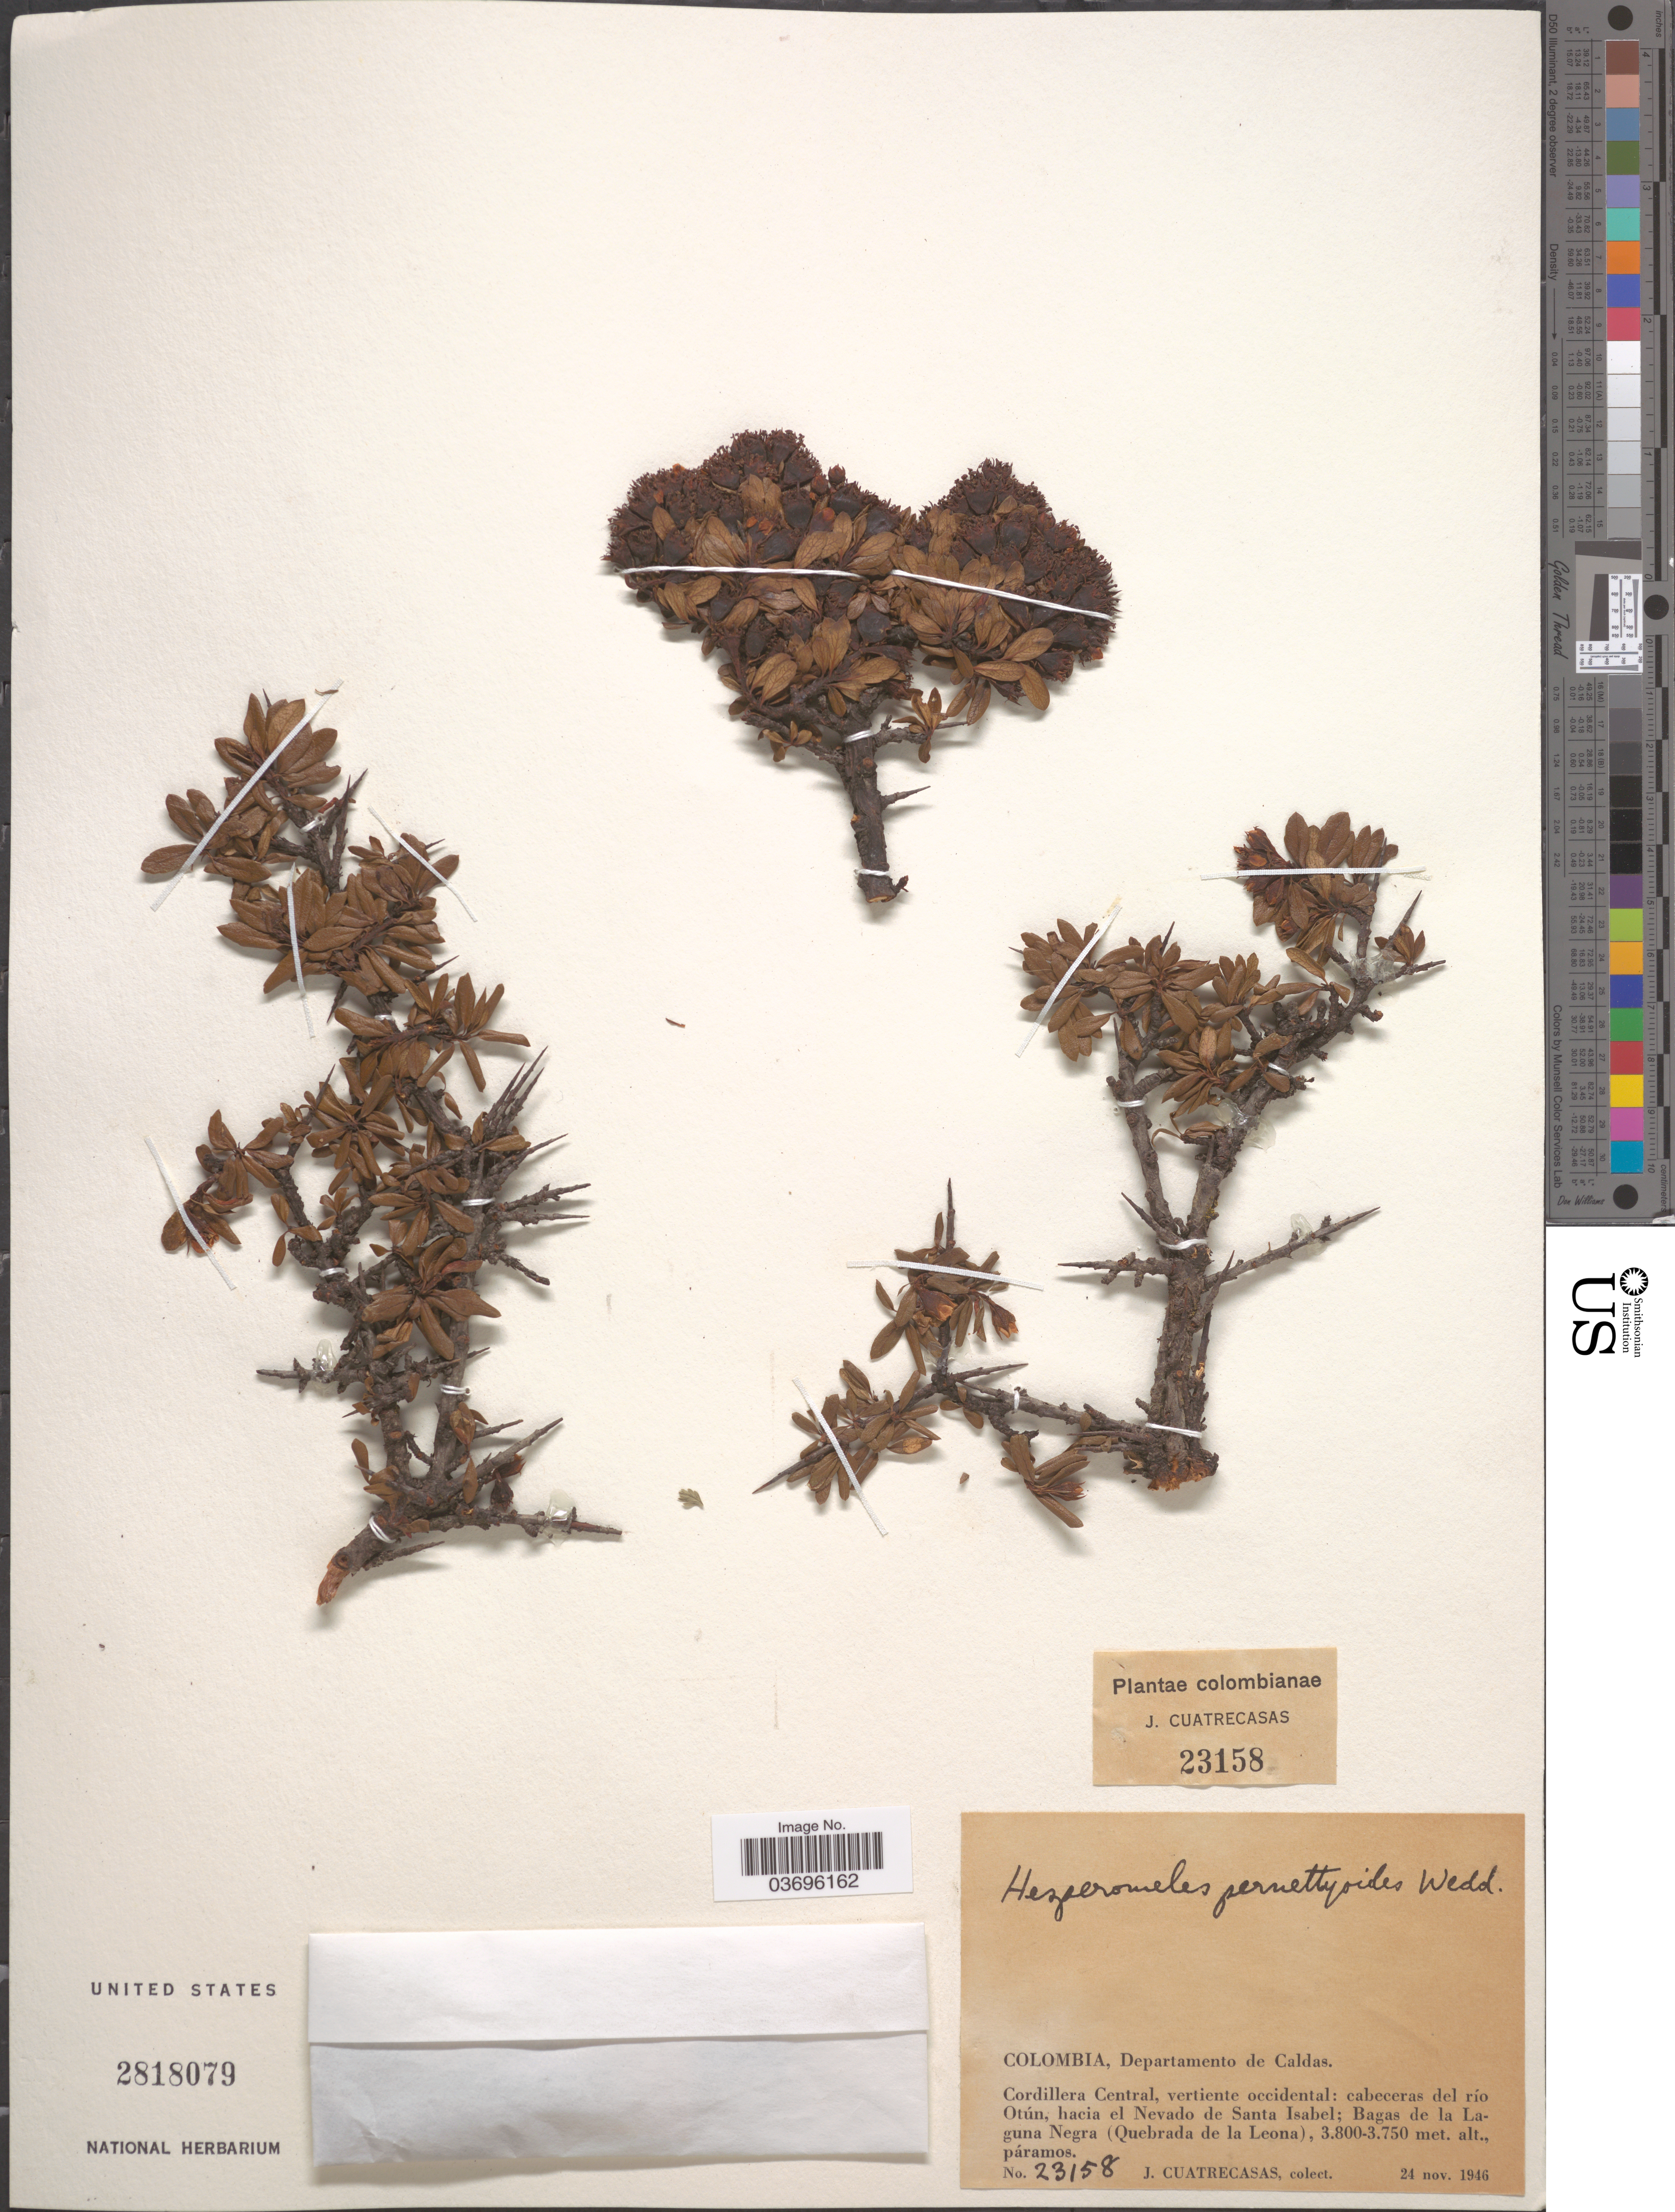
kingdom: Plantae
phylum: Tracheophyta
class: Magnoliopsida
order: Rosales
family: Rosaceae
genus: Hesperomeles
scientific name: Hesperomeles pernettyoides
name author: Wedd.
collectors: J. Cuatrecasas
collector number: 23158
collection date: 1946-11-24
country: Colombia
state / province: Caldas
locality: Departamento de Caldas. Cordillera Central, vertiente occidental: cabeceras del río Otún, hacia el Nevado de Santa Isabel; Bagas de la Laguna Negra (Quebrada de la Leona).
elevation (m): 3750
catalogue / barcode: US 2818079